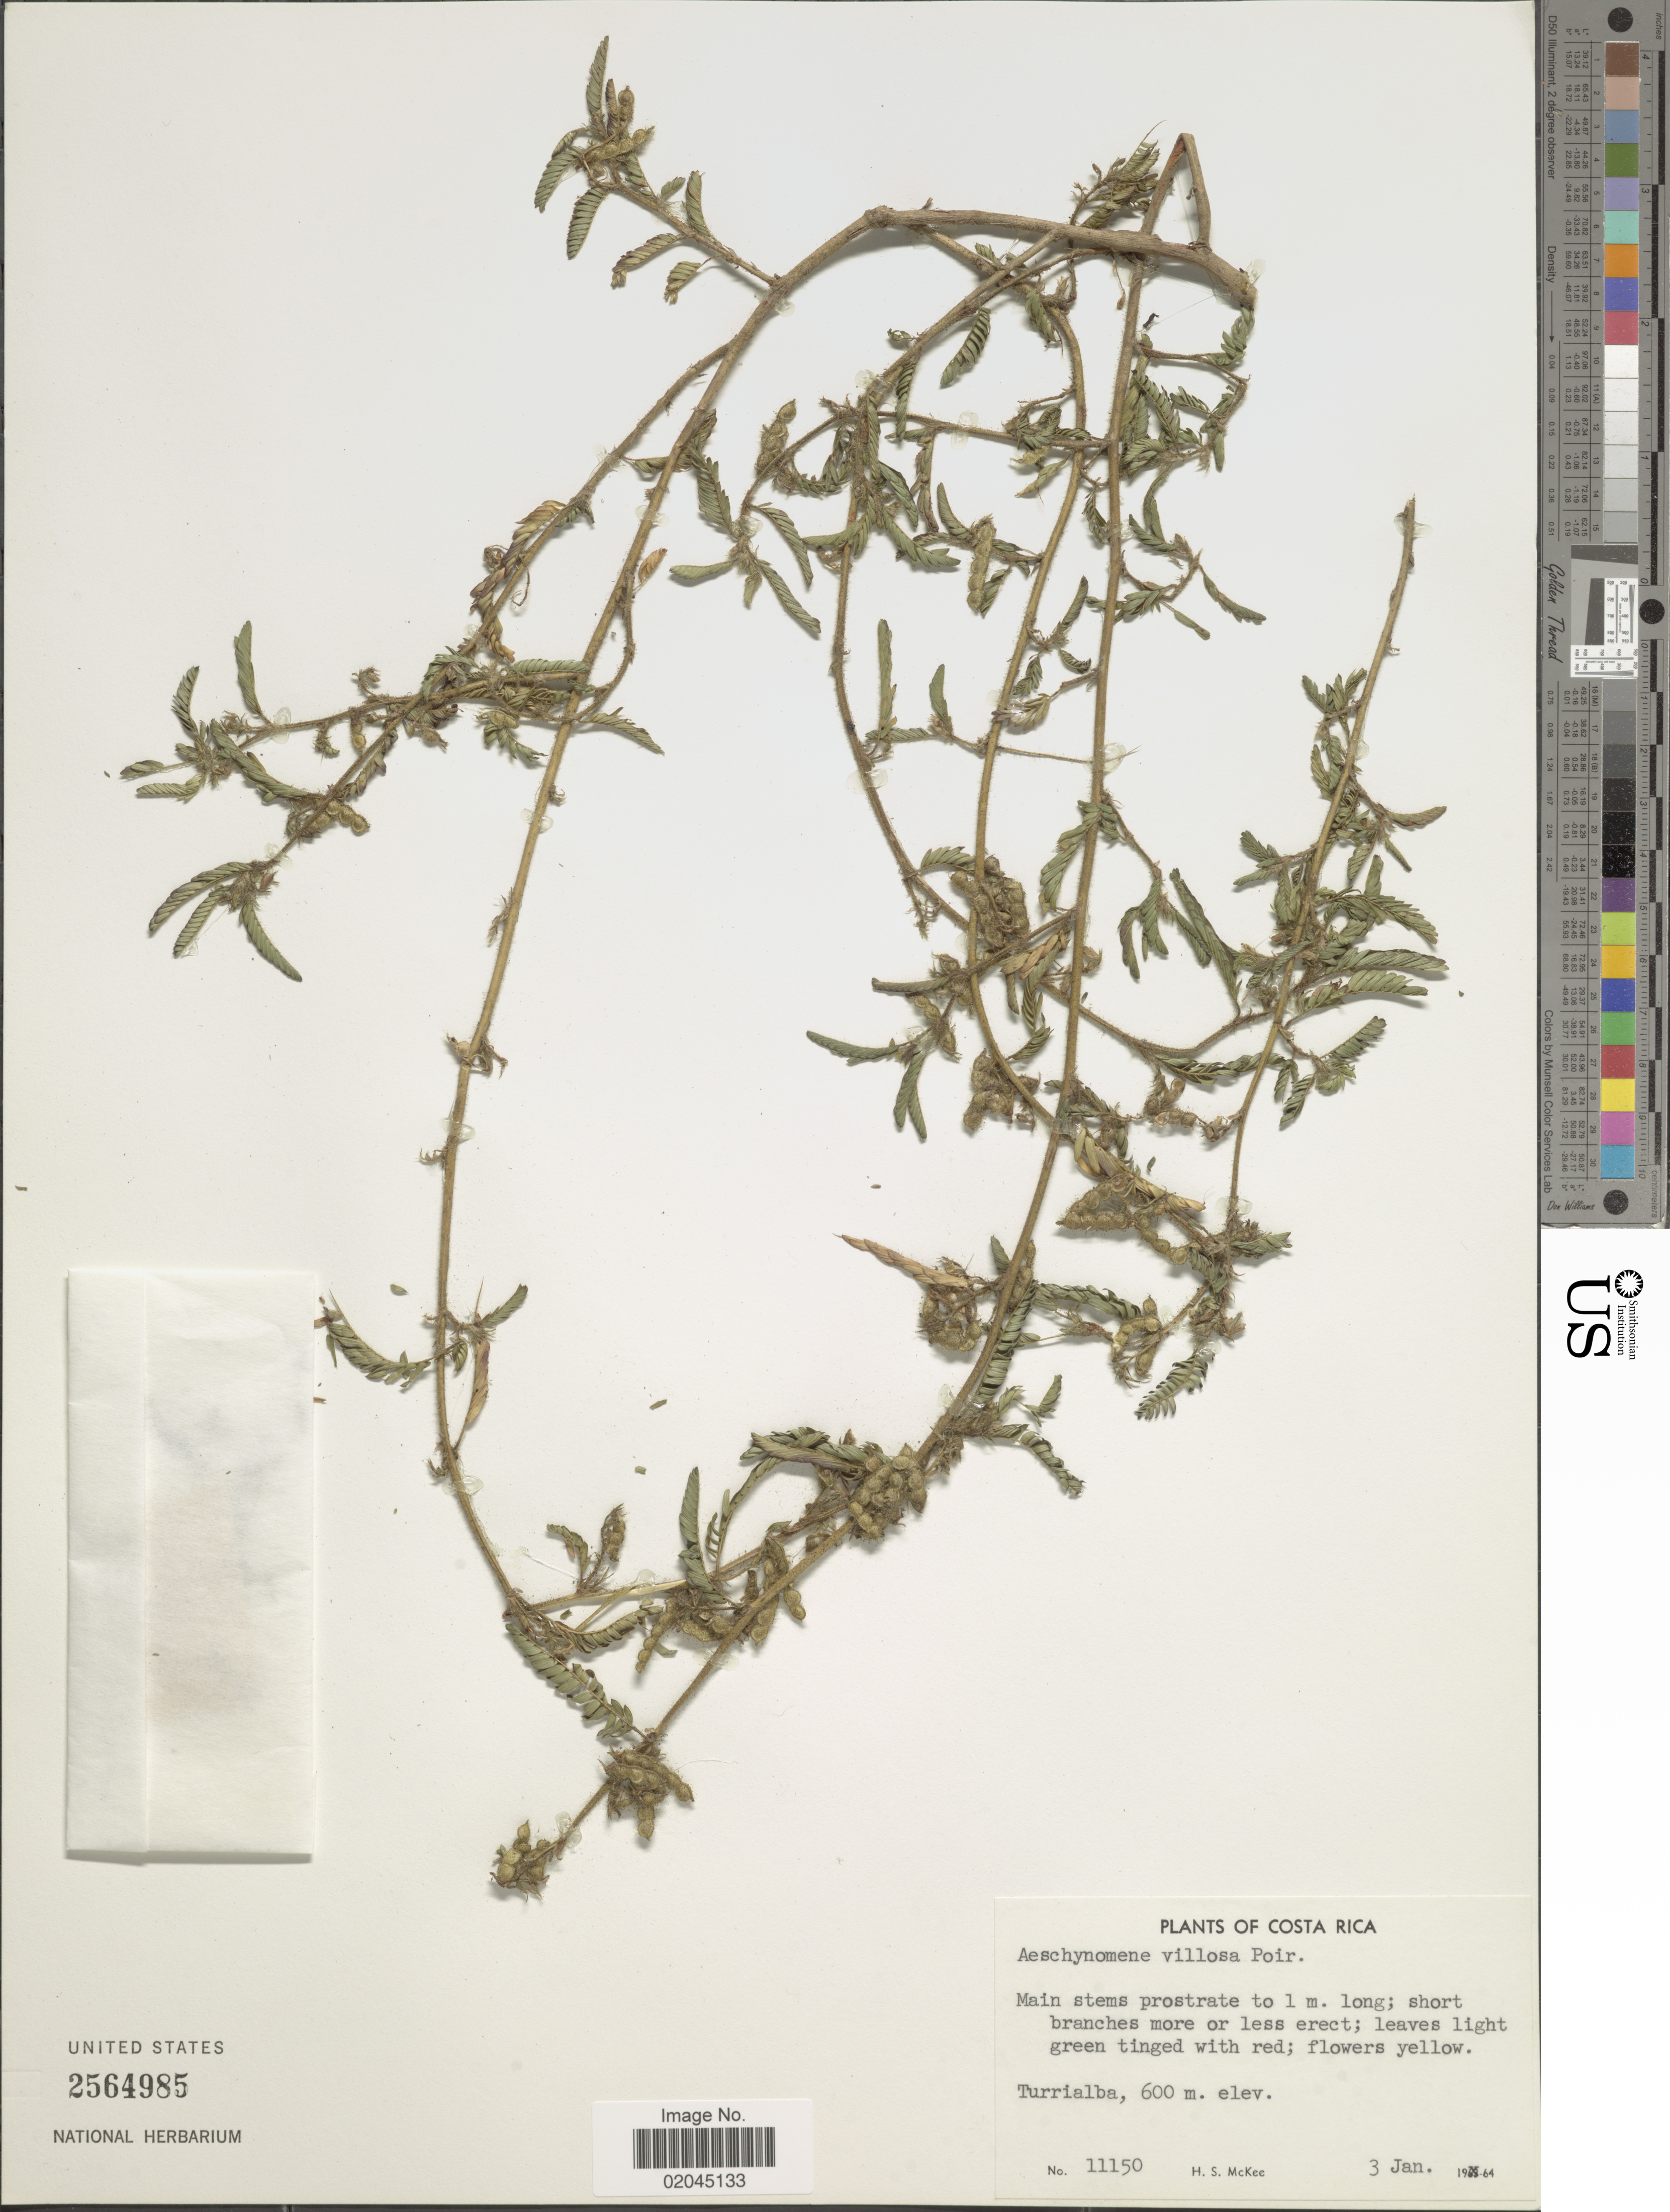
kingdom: Plantae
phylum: Tracheophyta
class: Magnoliopsida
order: Fabales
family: Fabaceae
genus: Aeschynomene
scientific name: Aeschynomene villosa var. villosa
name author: Poir.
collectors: H. S. McKee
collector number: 11150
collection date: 1964-01-03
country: Costa Rica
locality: Turrialba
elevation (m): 600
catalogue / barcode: US 2564985